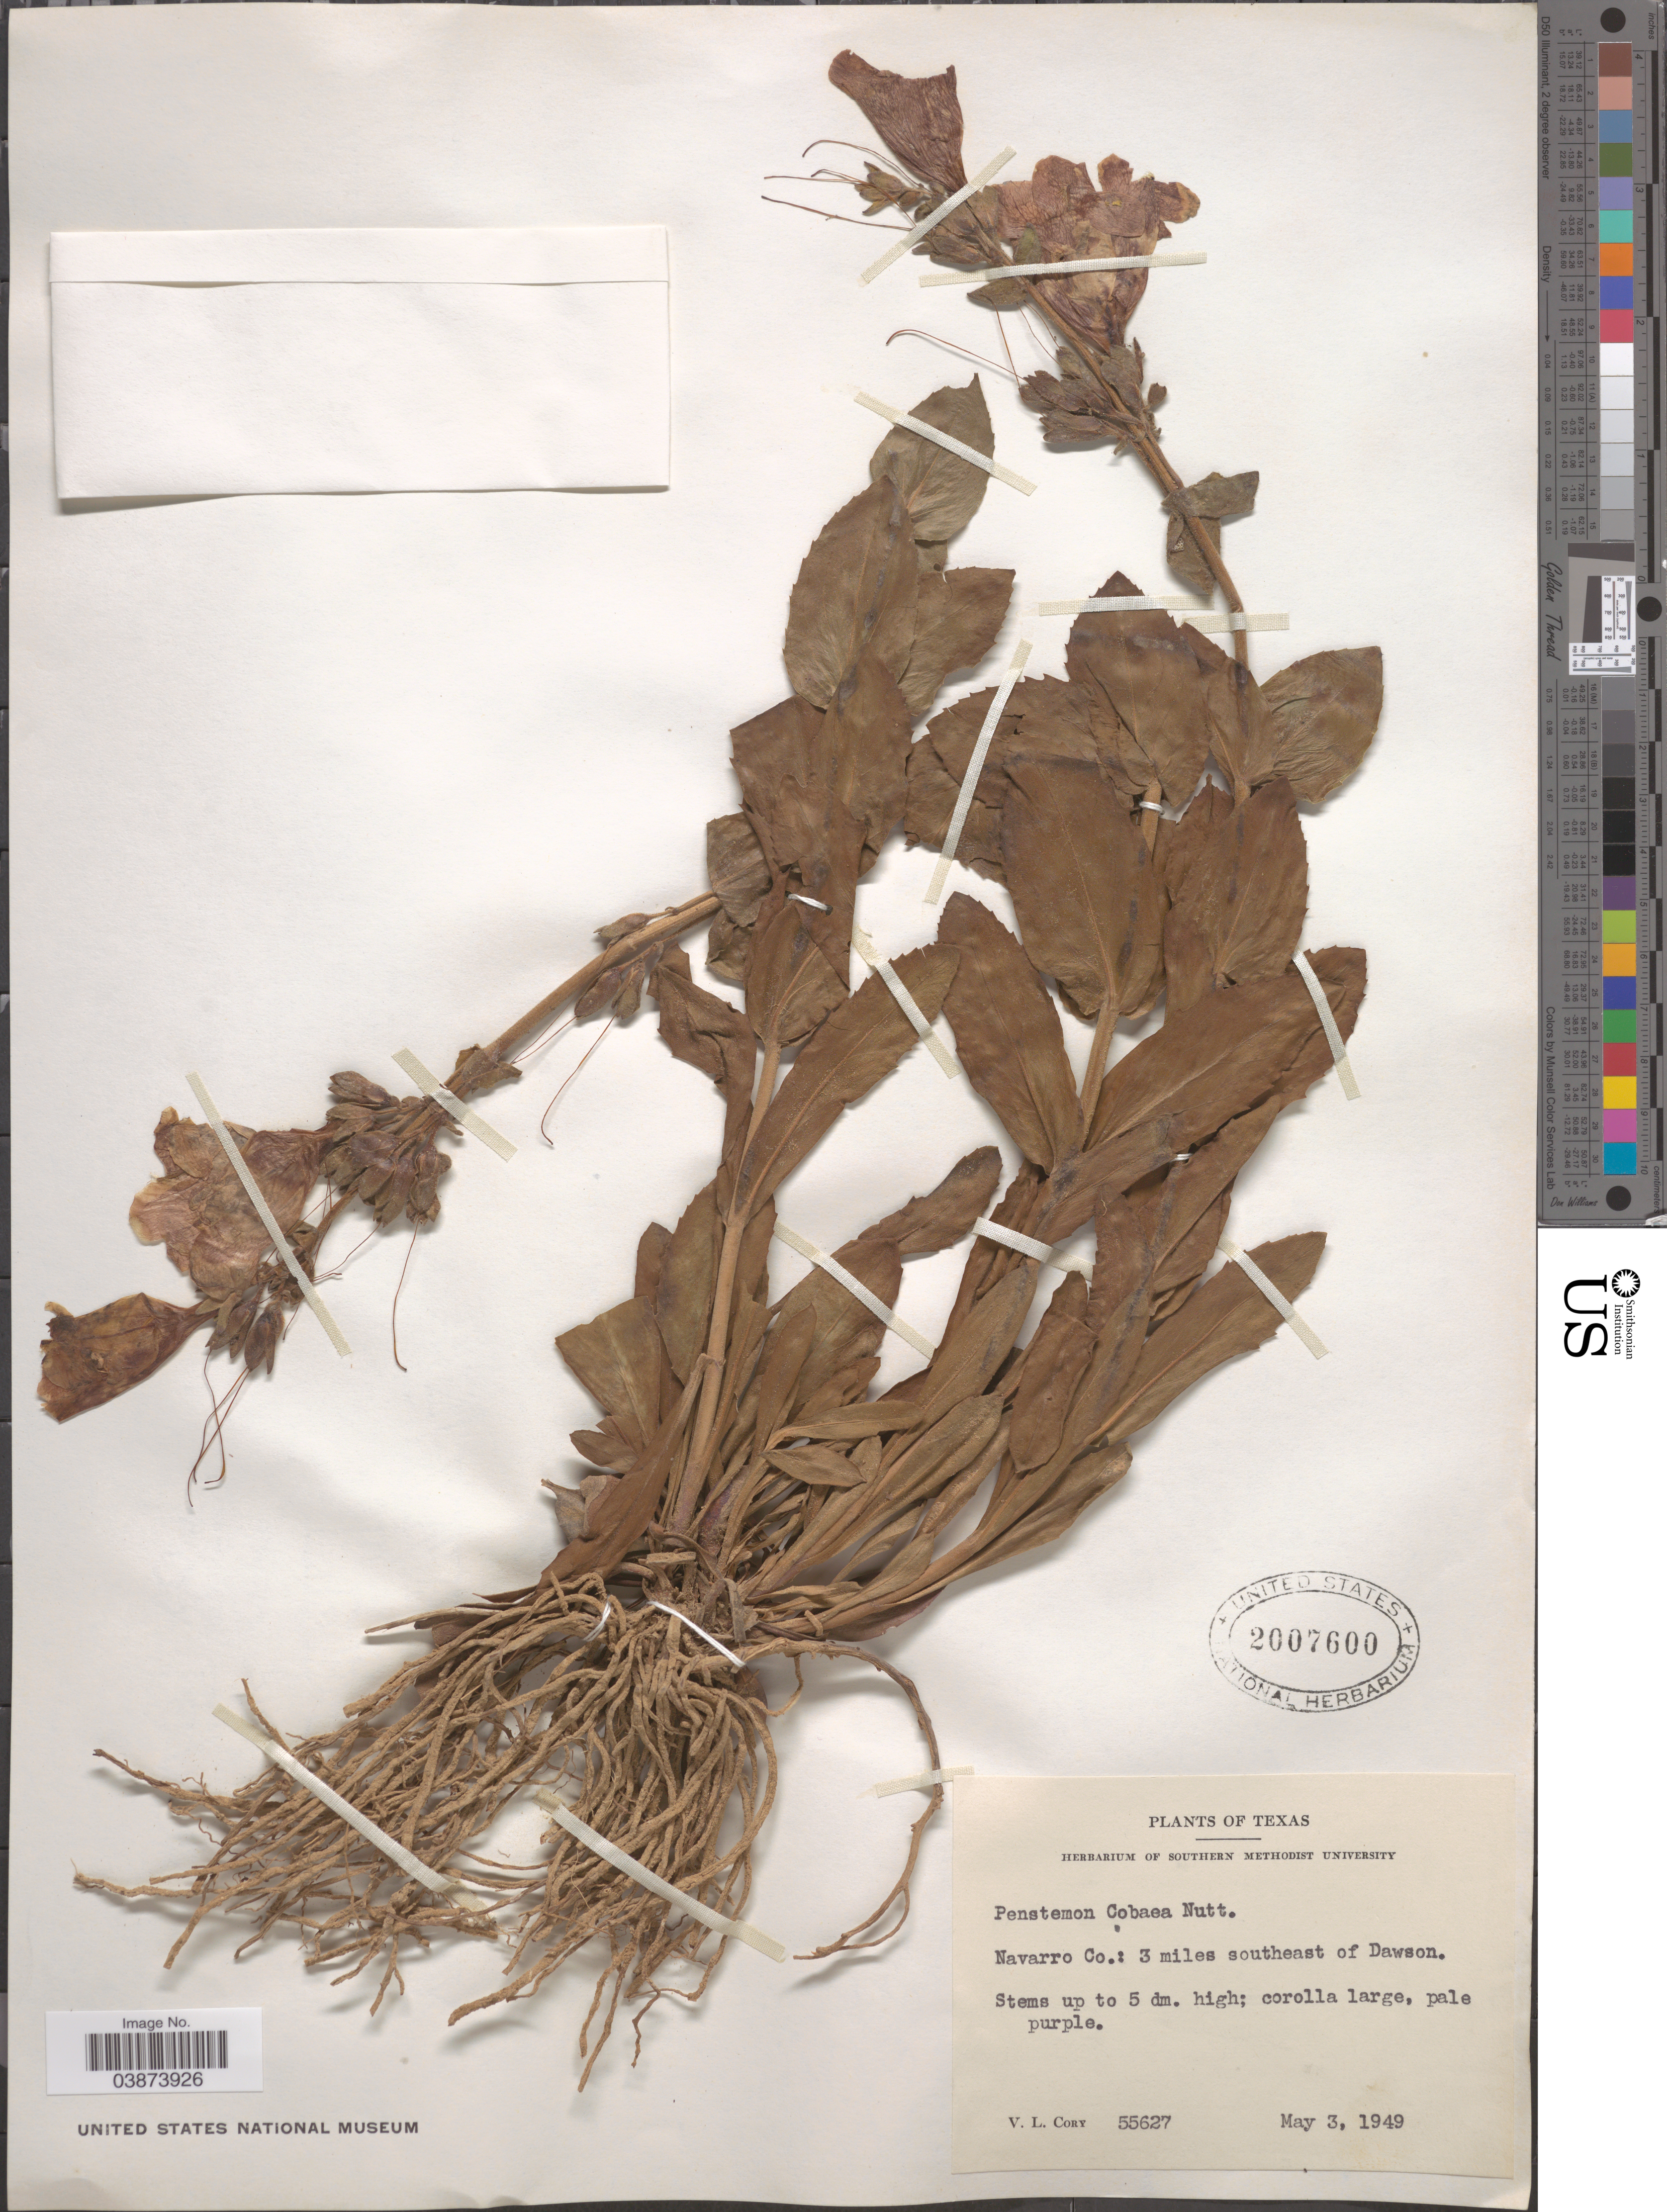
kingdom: Plantae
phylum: Tracheophyta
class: Magnoliopsida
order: Lamiales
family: Plantaginaceae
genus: Penstemon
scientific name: Penstemon cobaea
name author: (Nutt.)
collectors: V. Cory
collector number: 55627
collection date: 1949-05-03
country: United States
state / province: Texas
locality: Navarro Co.: 3 miles southeast of Dawson.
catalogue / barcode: US 2007600